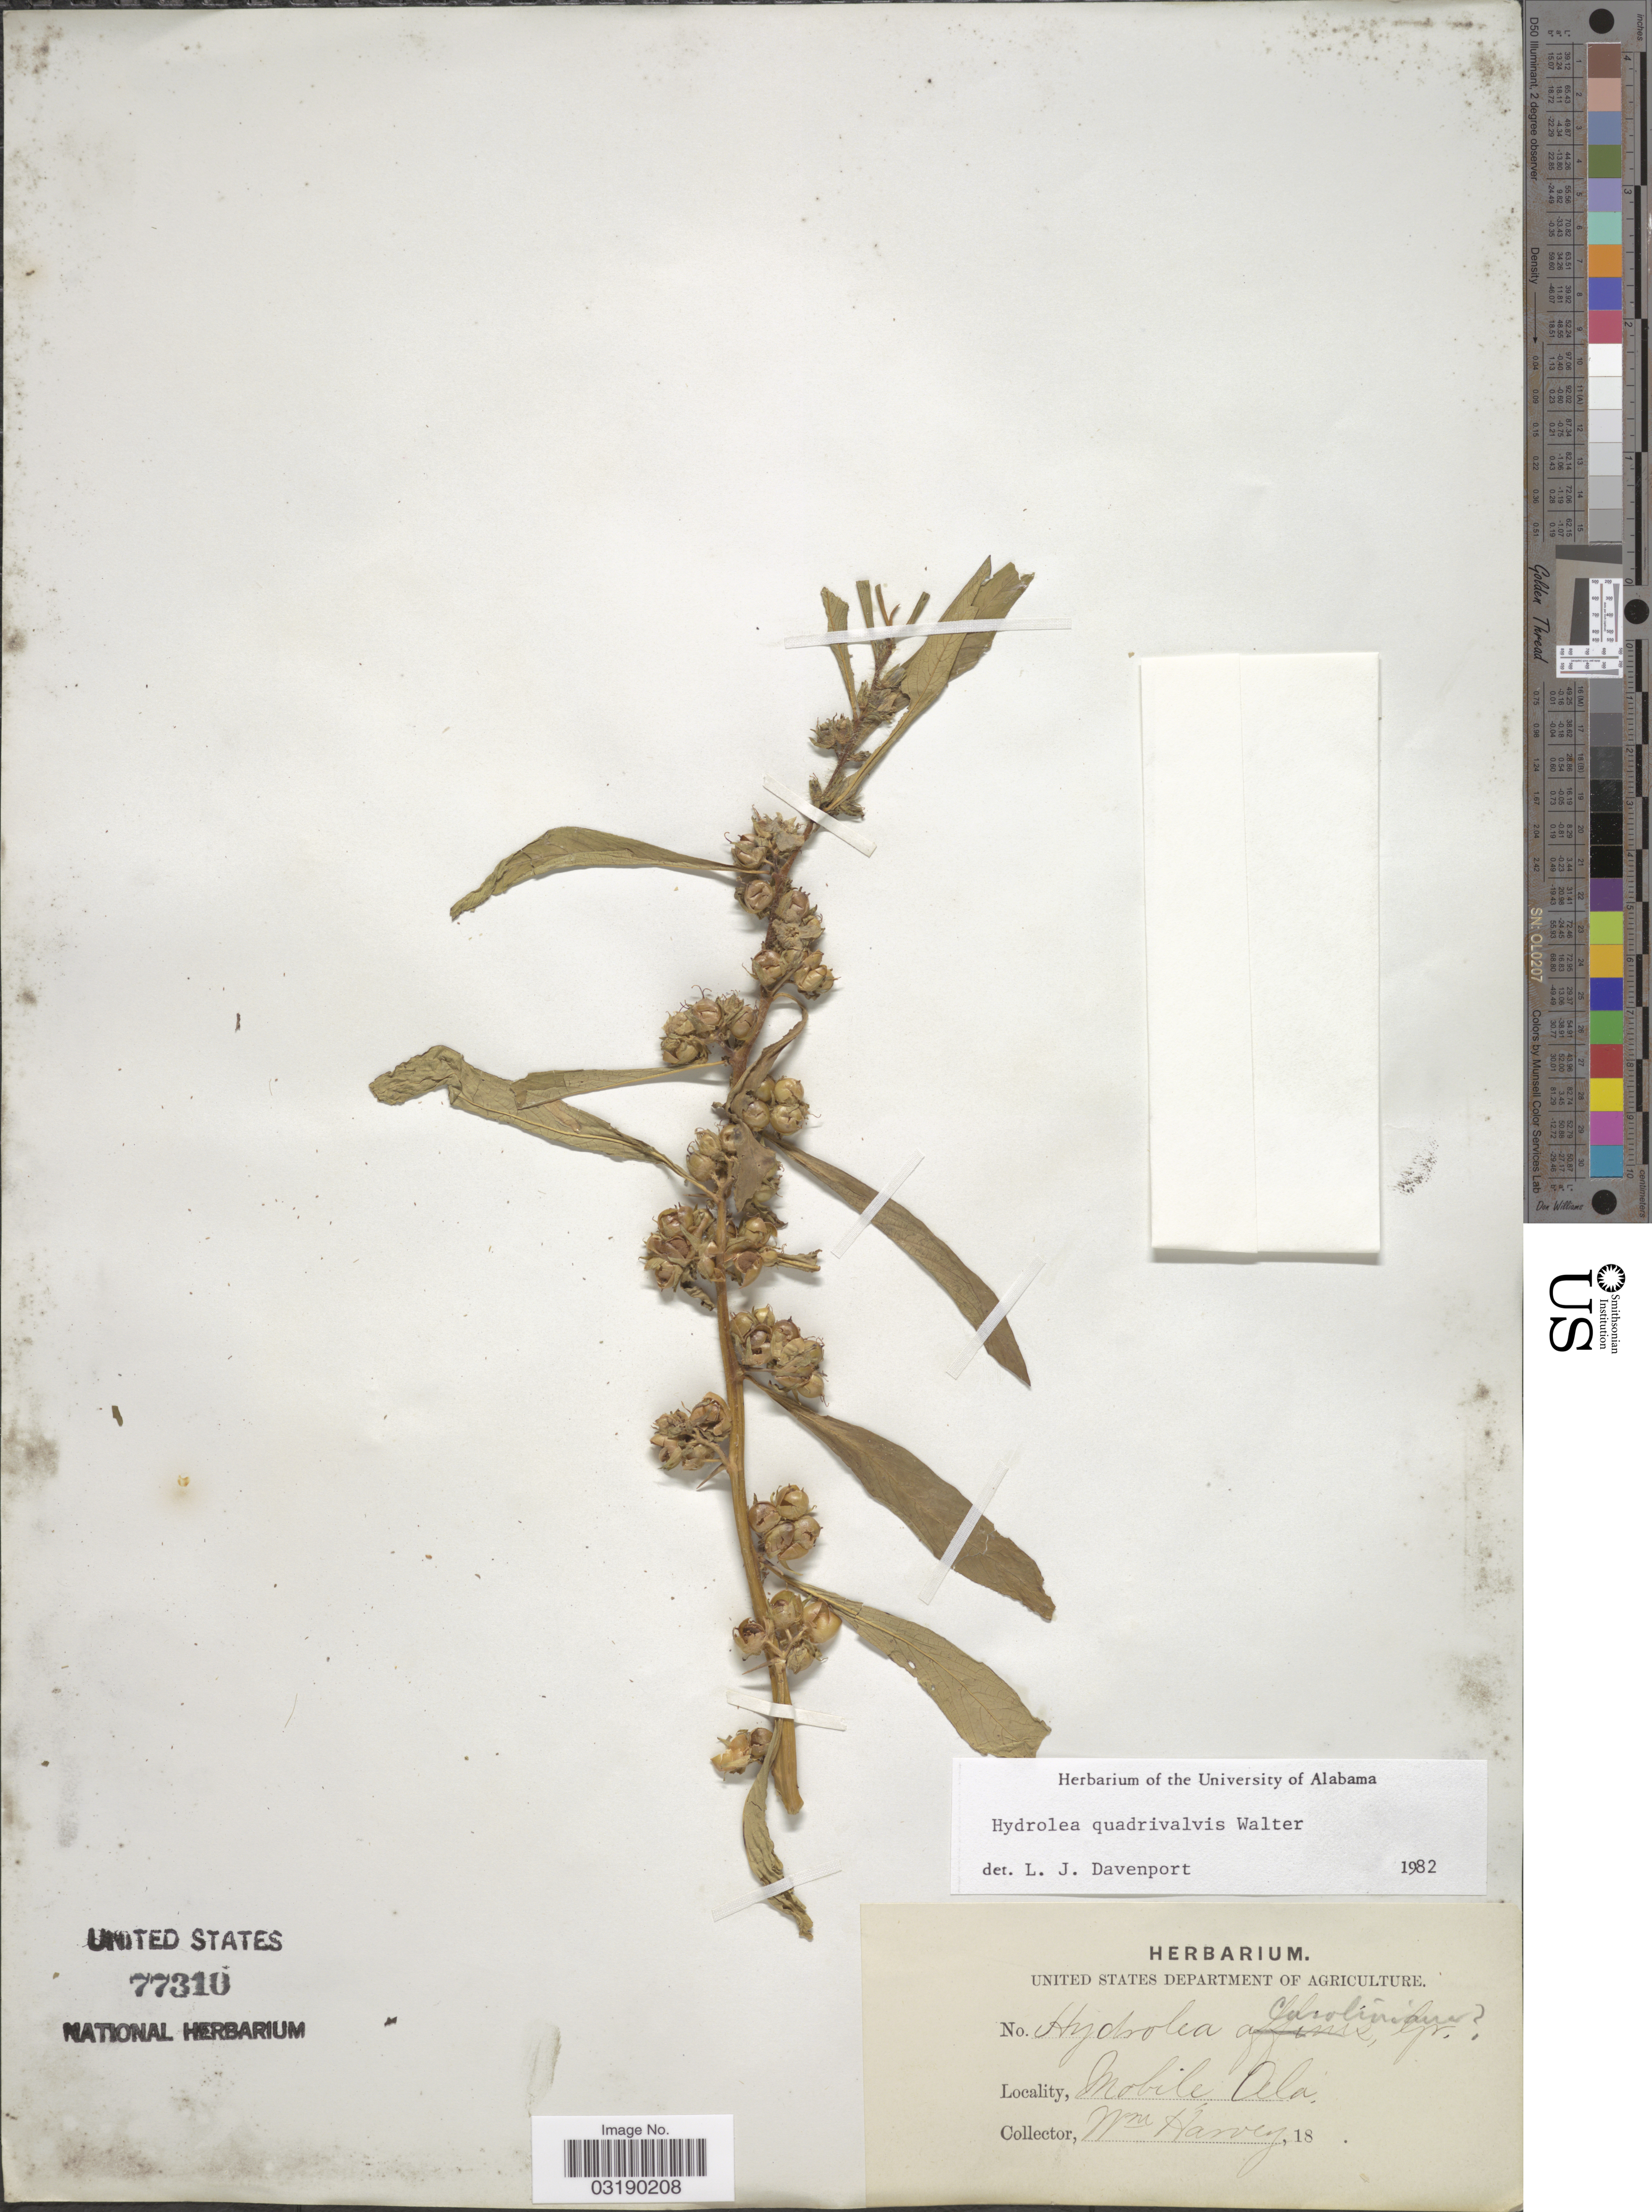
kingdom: Plantae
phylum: Tracheophyta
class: Magnoliopsida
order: Solanales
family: Hydroleaceae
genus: Hydrolea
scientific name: Hydrolea quadrivalvis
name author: Walter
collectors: W. Harvey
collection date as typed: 18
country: United States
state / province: Alabama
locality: Mobile.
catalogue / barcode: US 77310